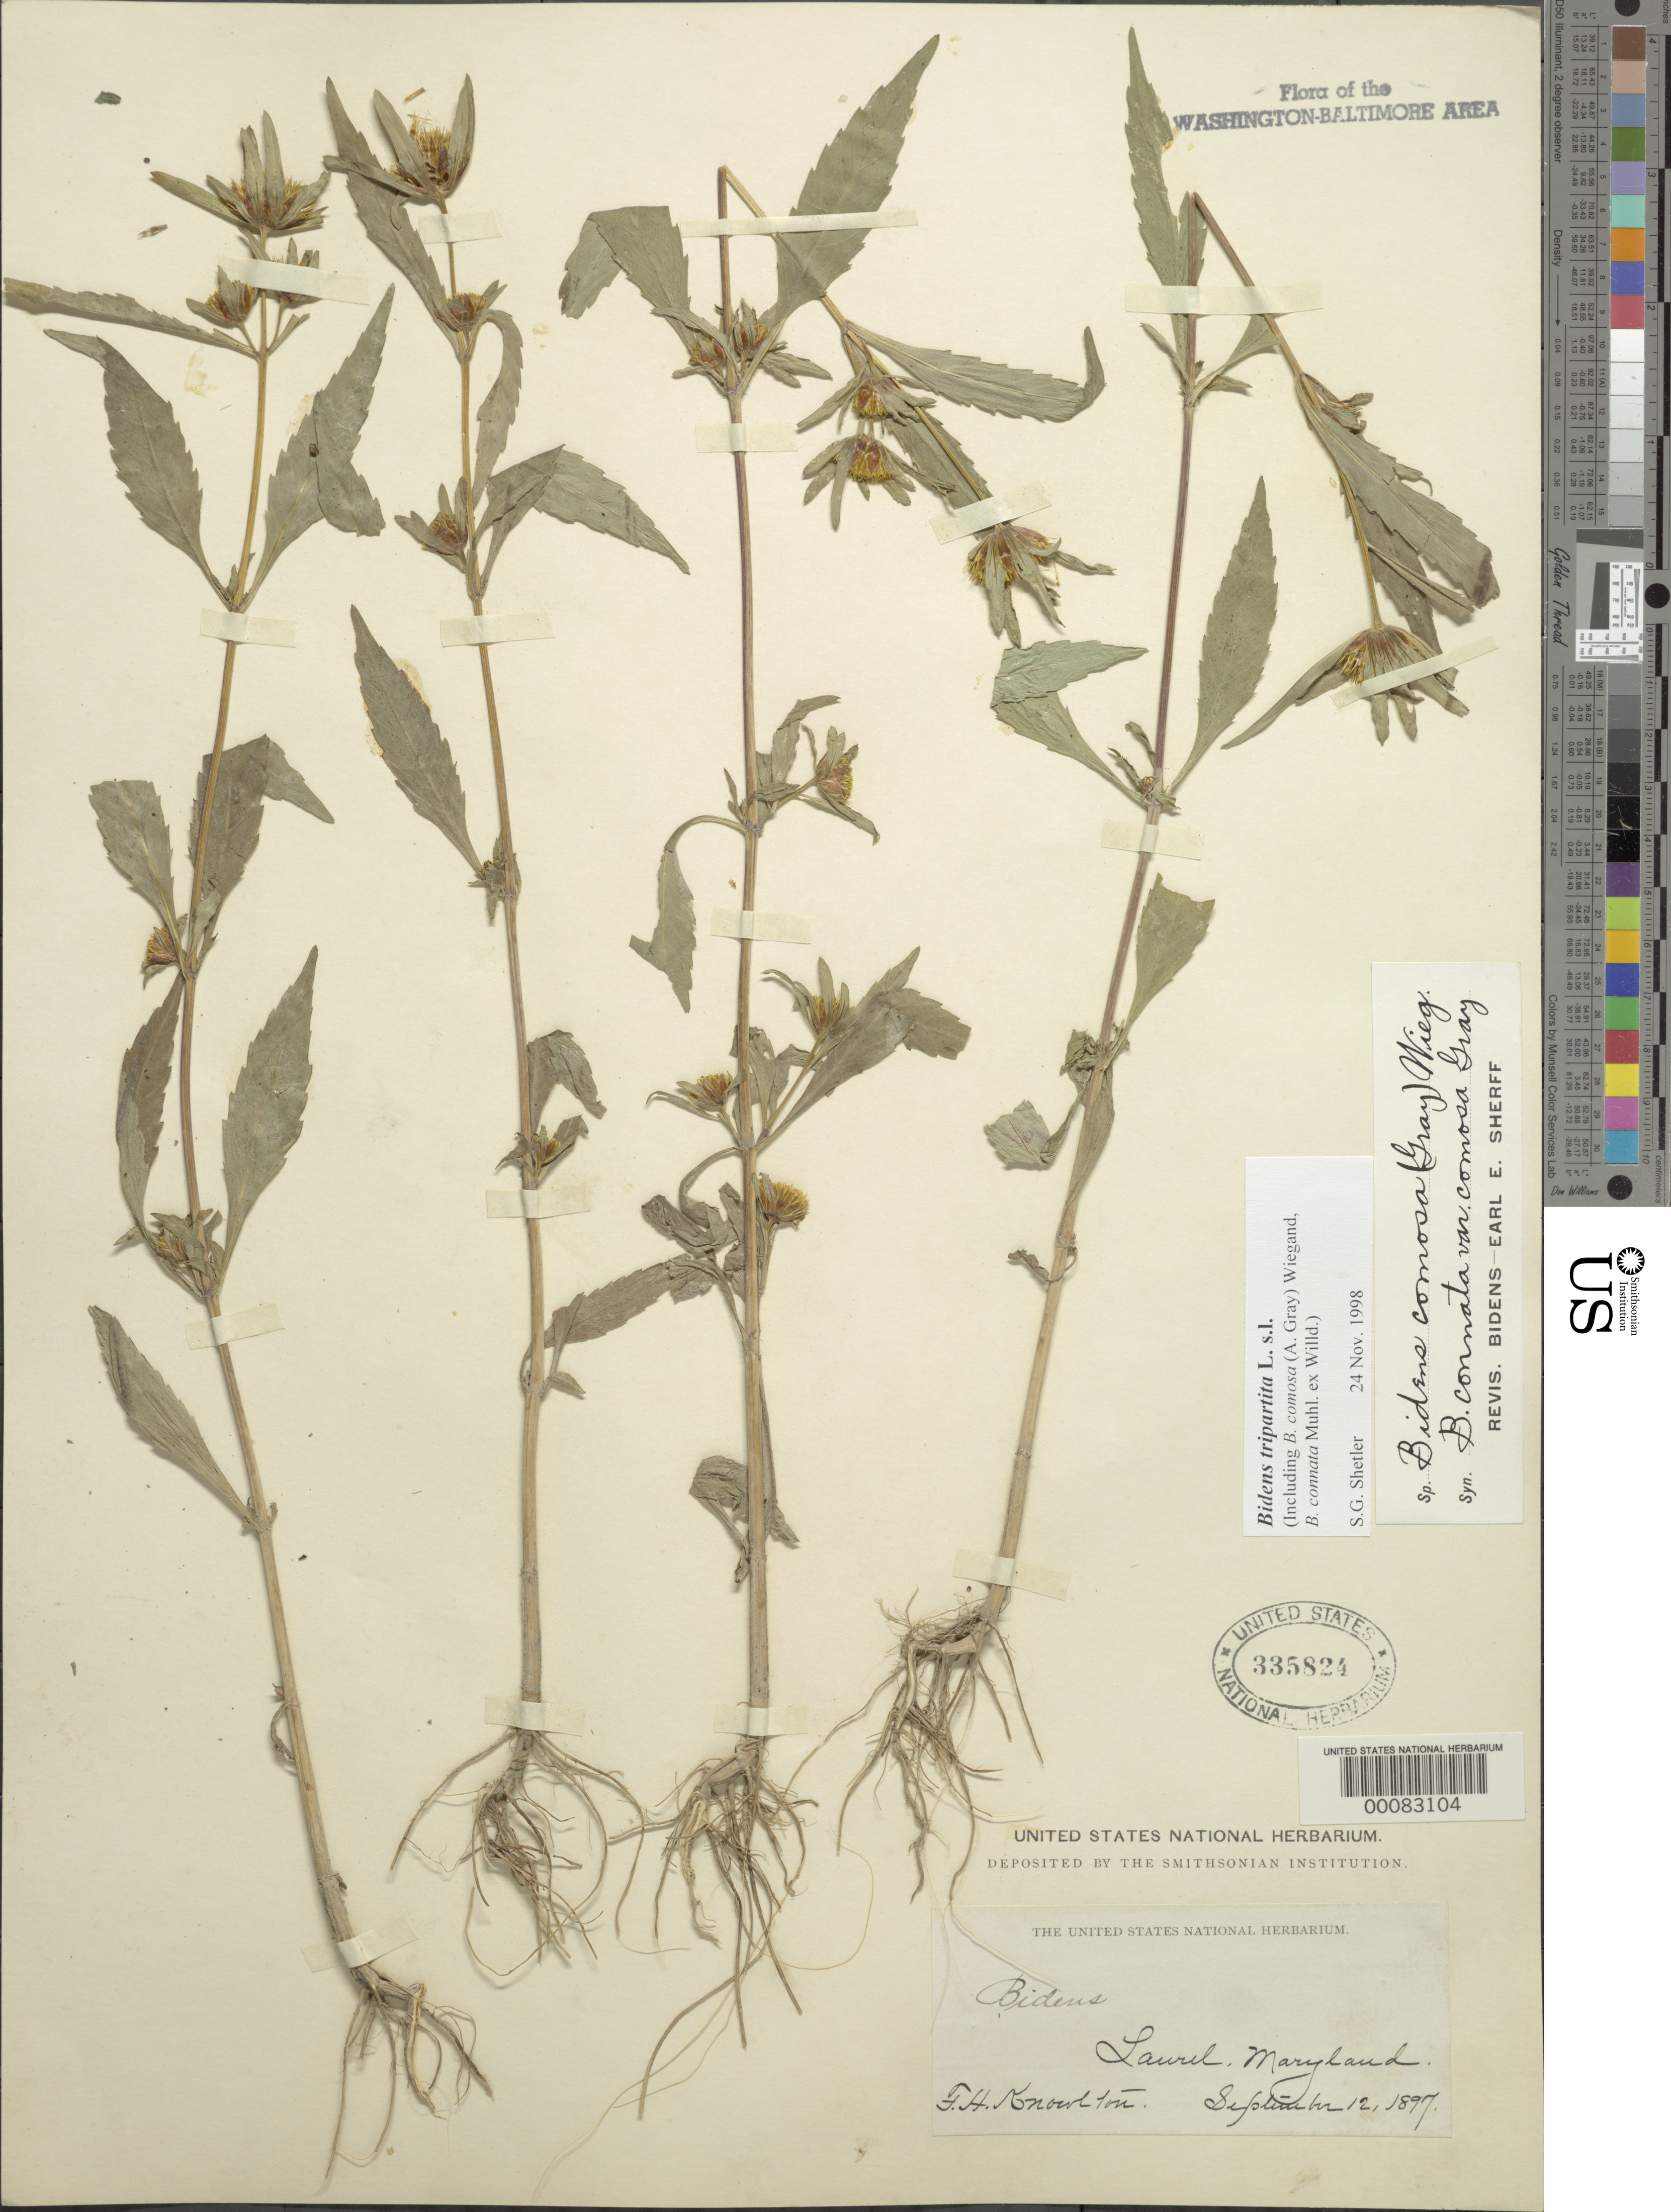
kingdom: Plantae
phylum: Tracheophyta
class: Magnoliopsida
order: Asterales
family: Asteraceae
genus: Bidens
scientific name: Bidens tripartita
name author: L.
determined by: Shetler, Stanwyn G., (US), NMNH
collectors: F. H. Knowlton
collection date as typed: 12 Sep 1897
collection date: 1897-09-12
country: United States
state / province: Maryland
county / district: Prince George's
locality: Laurel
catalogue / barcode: US 335824